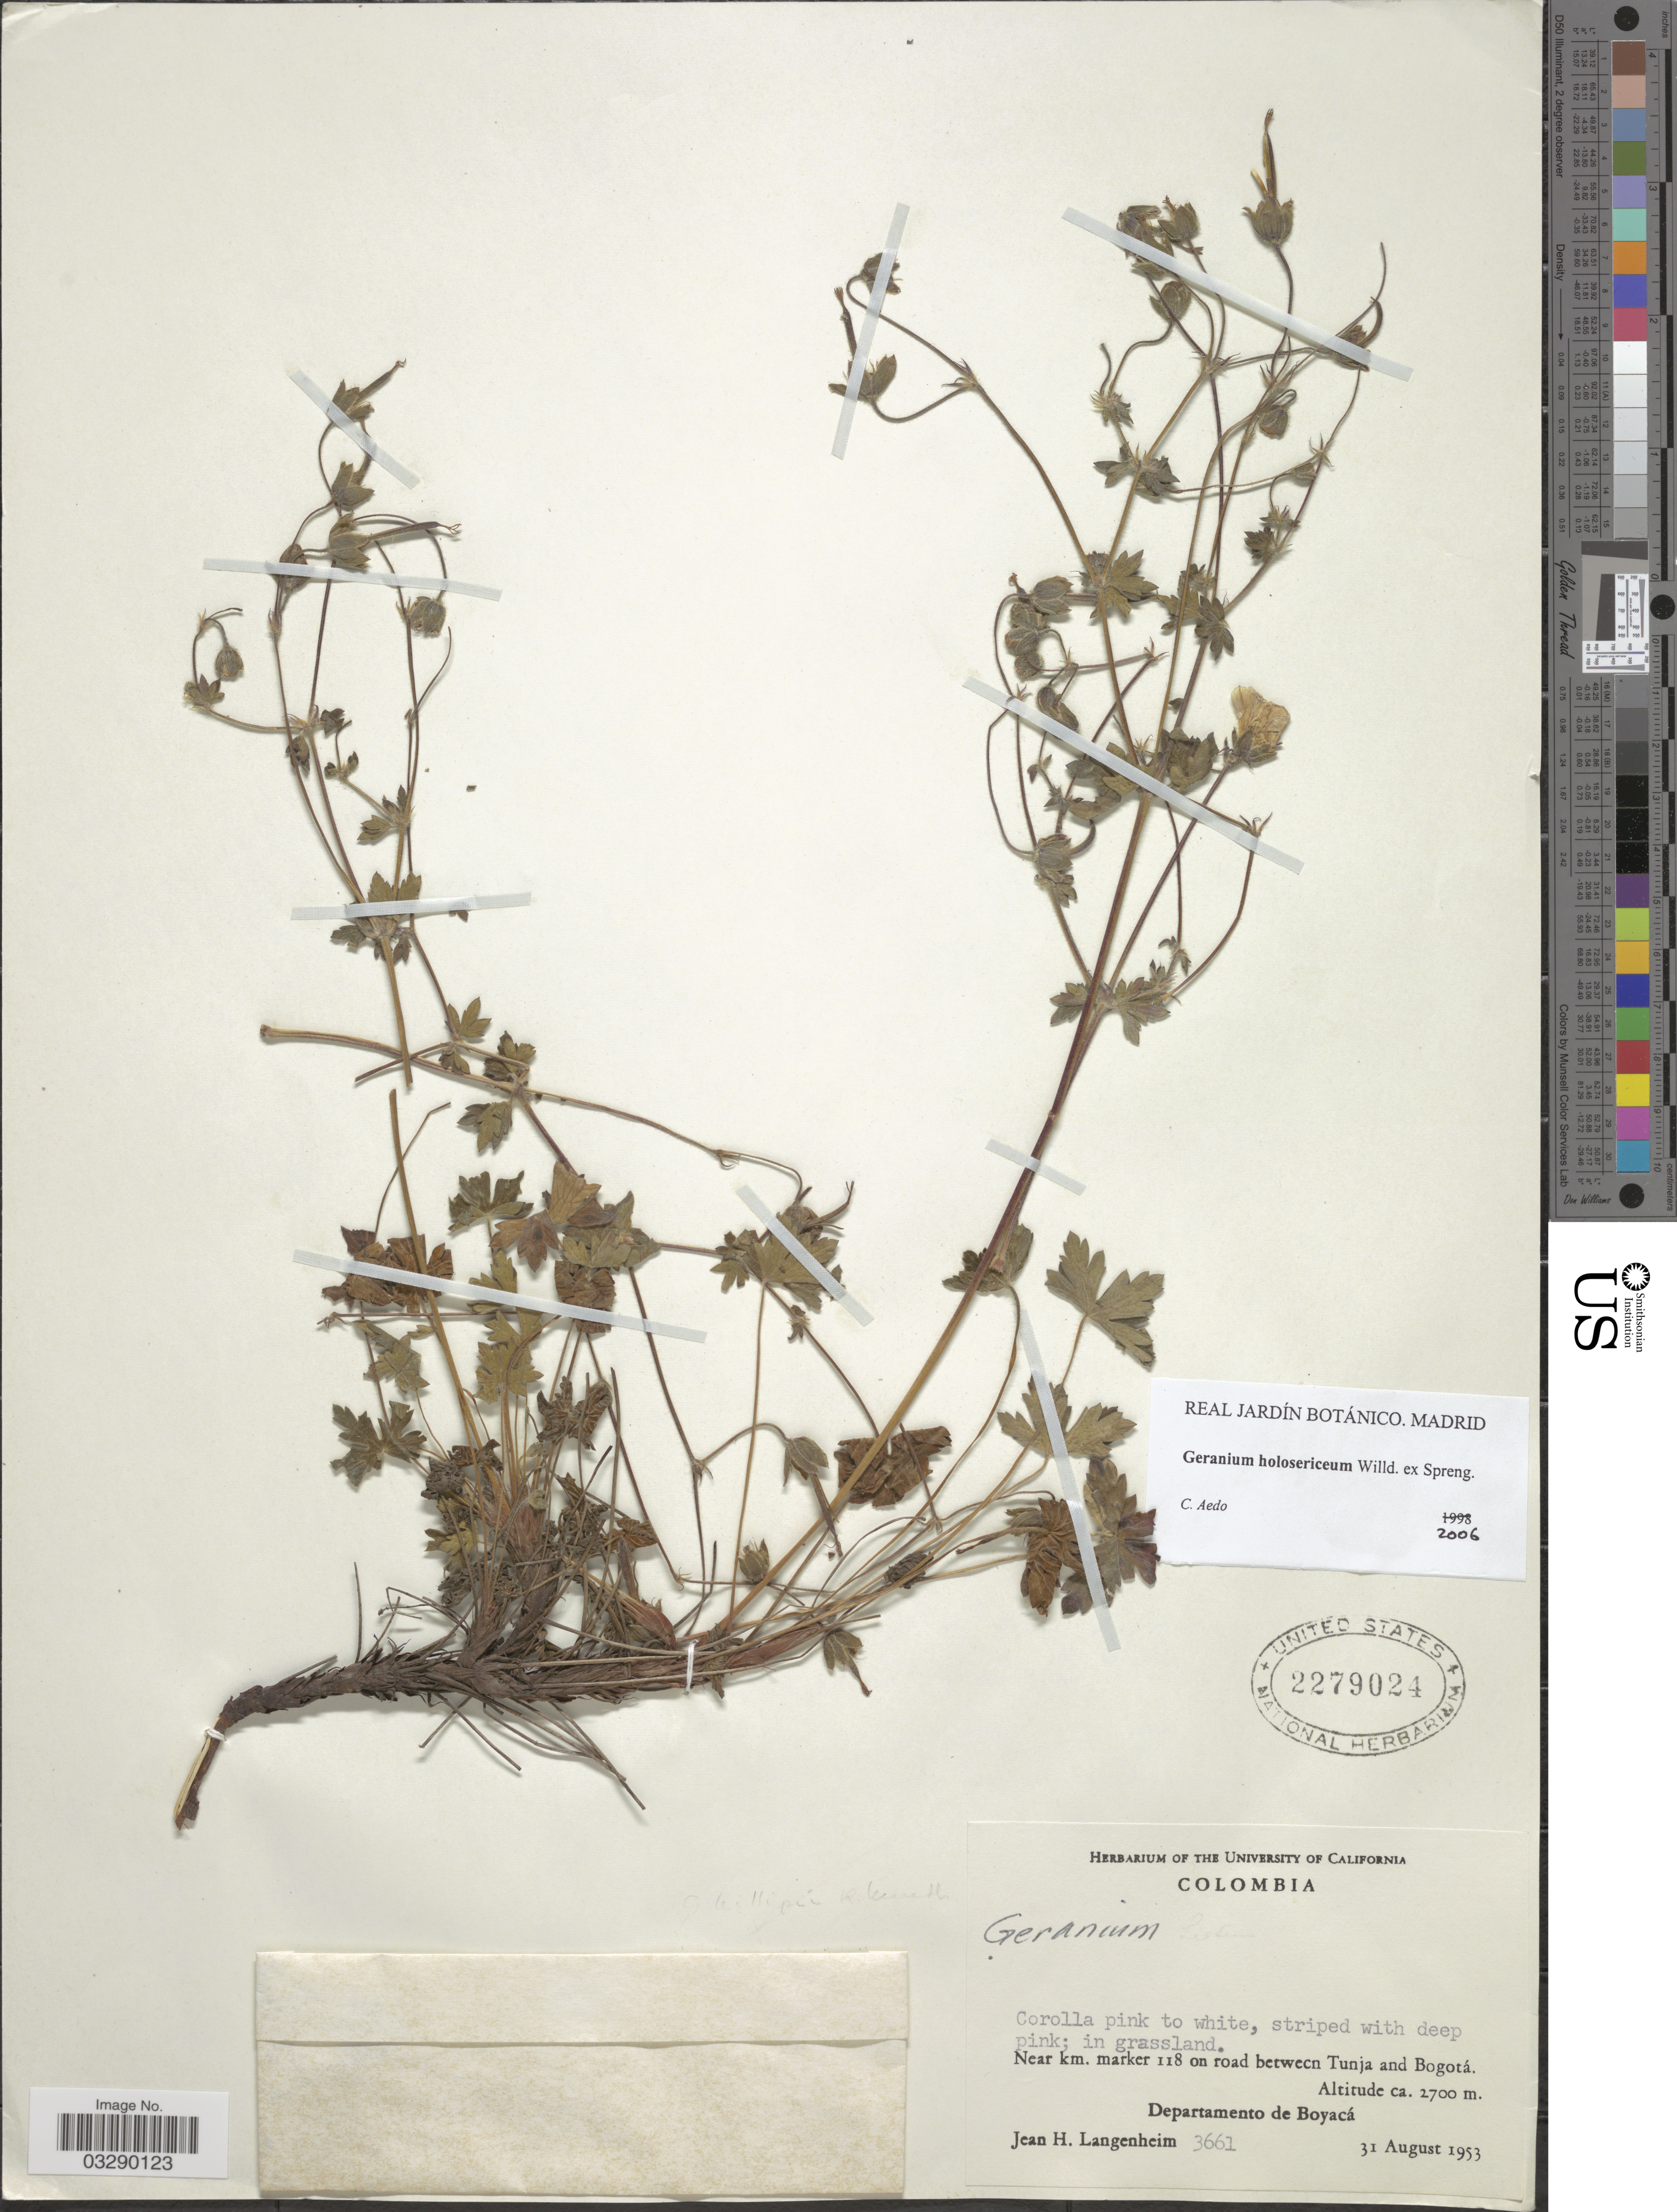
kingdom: Plantae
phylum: Tracheophyta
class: Magnoliopsida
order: Geraniales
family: Geraniaceae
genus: Geranium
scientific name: Geranium holosericeum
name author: Willd. ex Spreng.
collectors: J. H. Langenheim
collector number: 3661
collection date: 1953-08-31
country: Colombia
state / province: Boyacá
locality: Near km. marker 118 on road between Tunja and Bogotá. Departamento de Boyacá.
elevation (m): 2700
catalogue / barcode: US 2279024